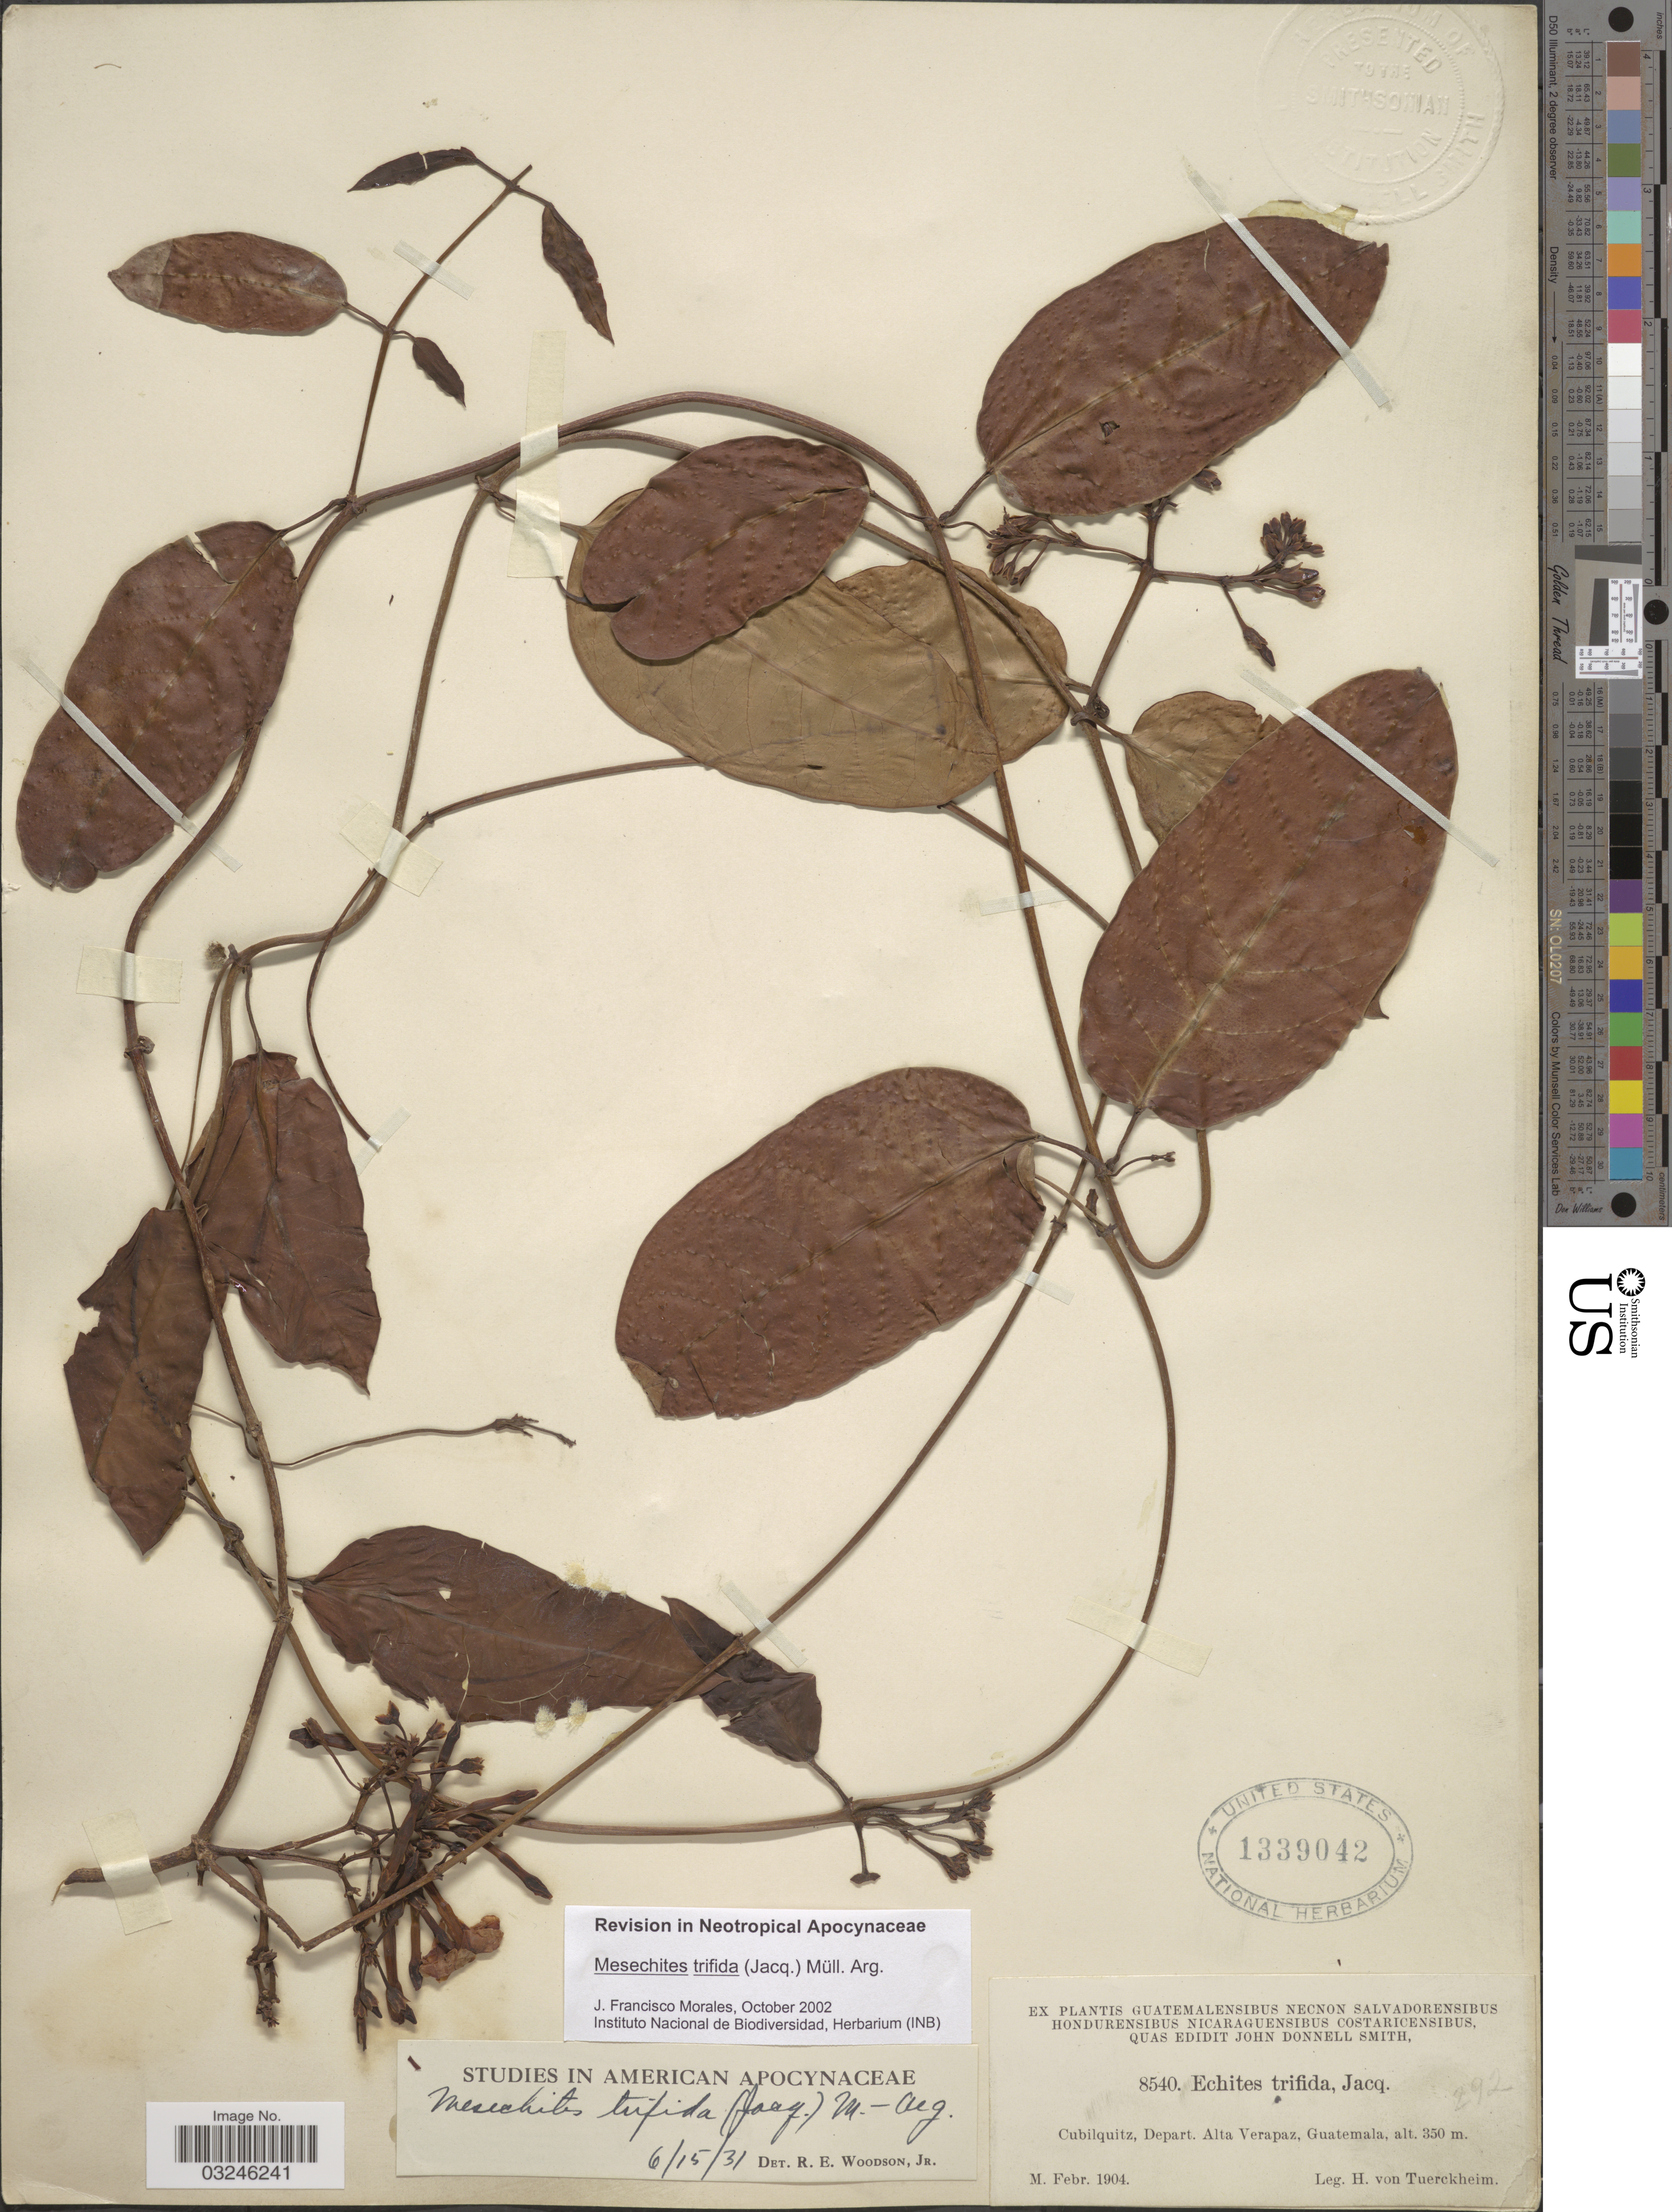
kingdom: Plantae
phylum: Tracheophyta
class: Magnoliopsida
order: Gentianales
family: Apocynaceae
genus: Mesechites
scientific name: Mesechites trifidus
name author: (Jacq.) Müll. Arg.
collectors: H. von Tuerckheim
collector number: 8540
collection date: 1904-02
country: Guatemala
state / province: Alta Verapaz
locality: Cubilquitz, Depart. Alta Verapaz.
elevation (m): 350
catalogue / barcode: US 1339042